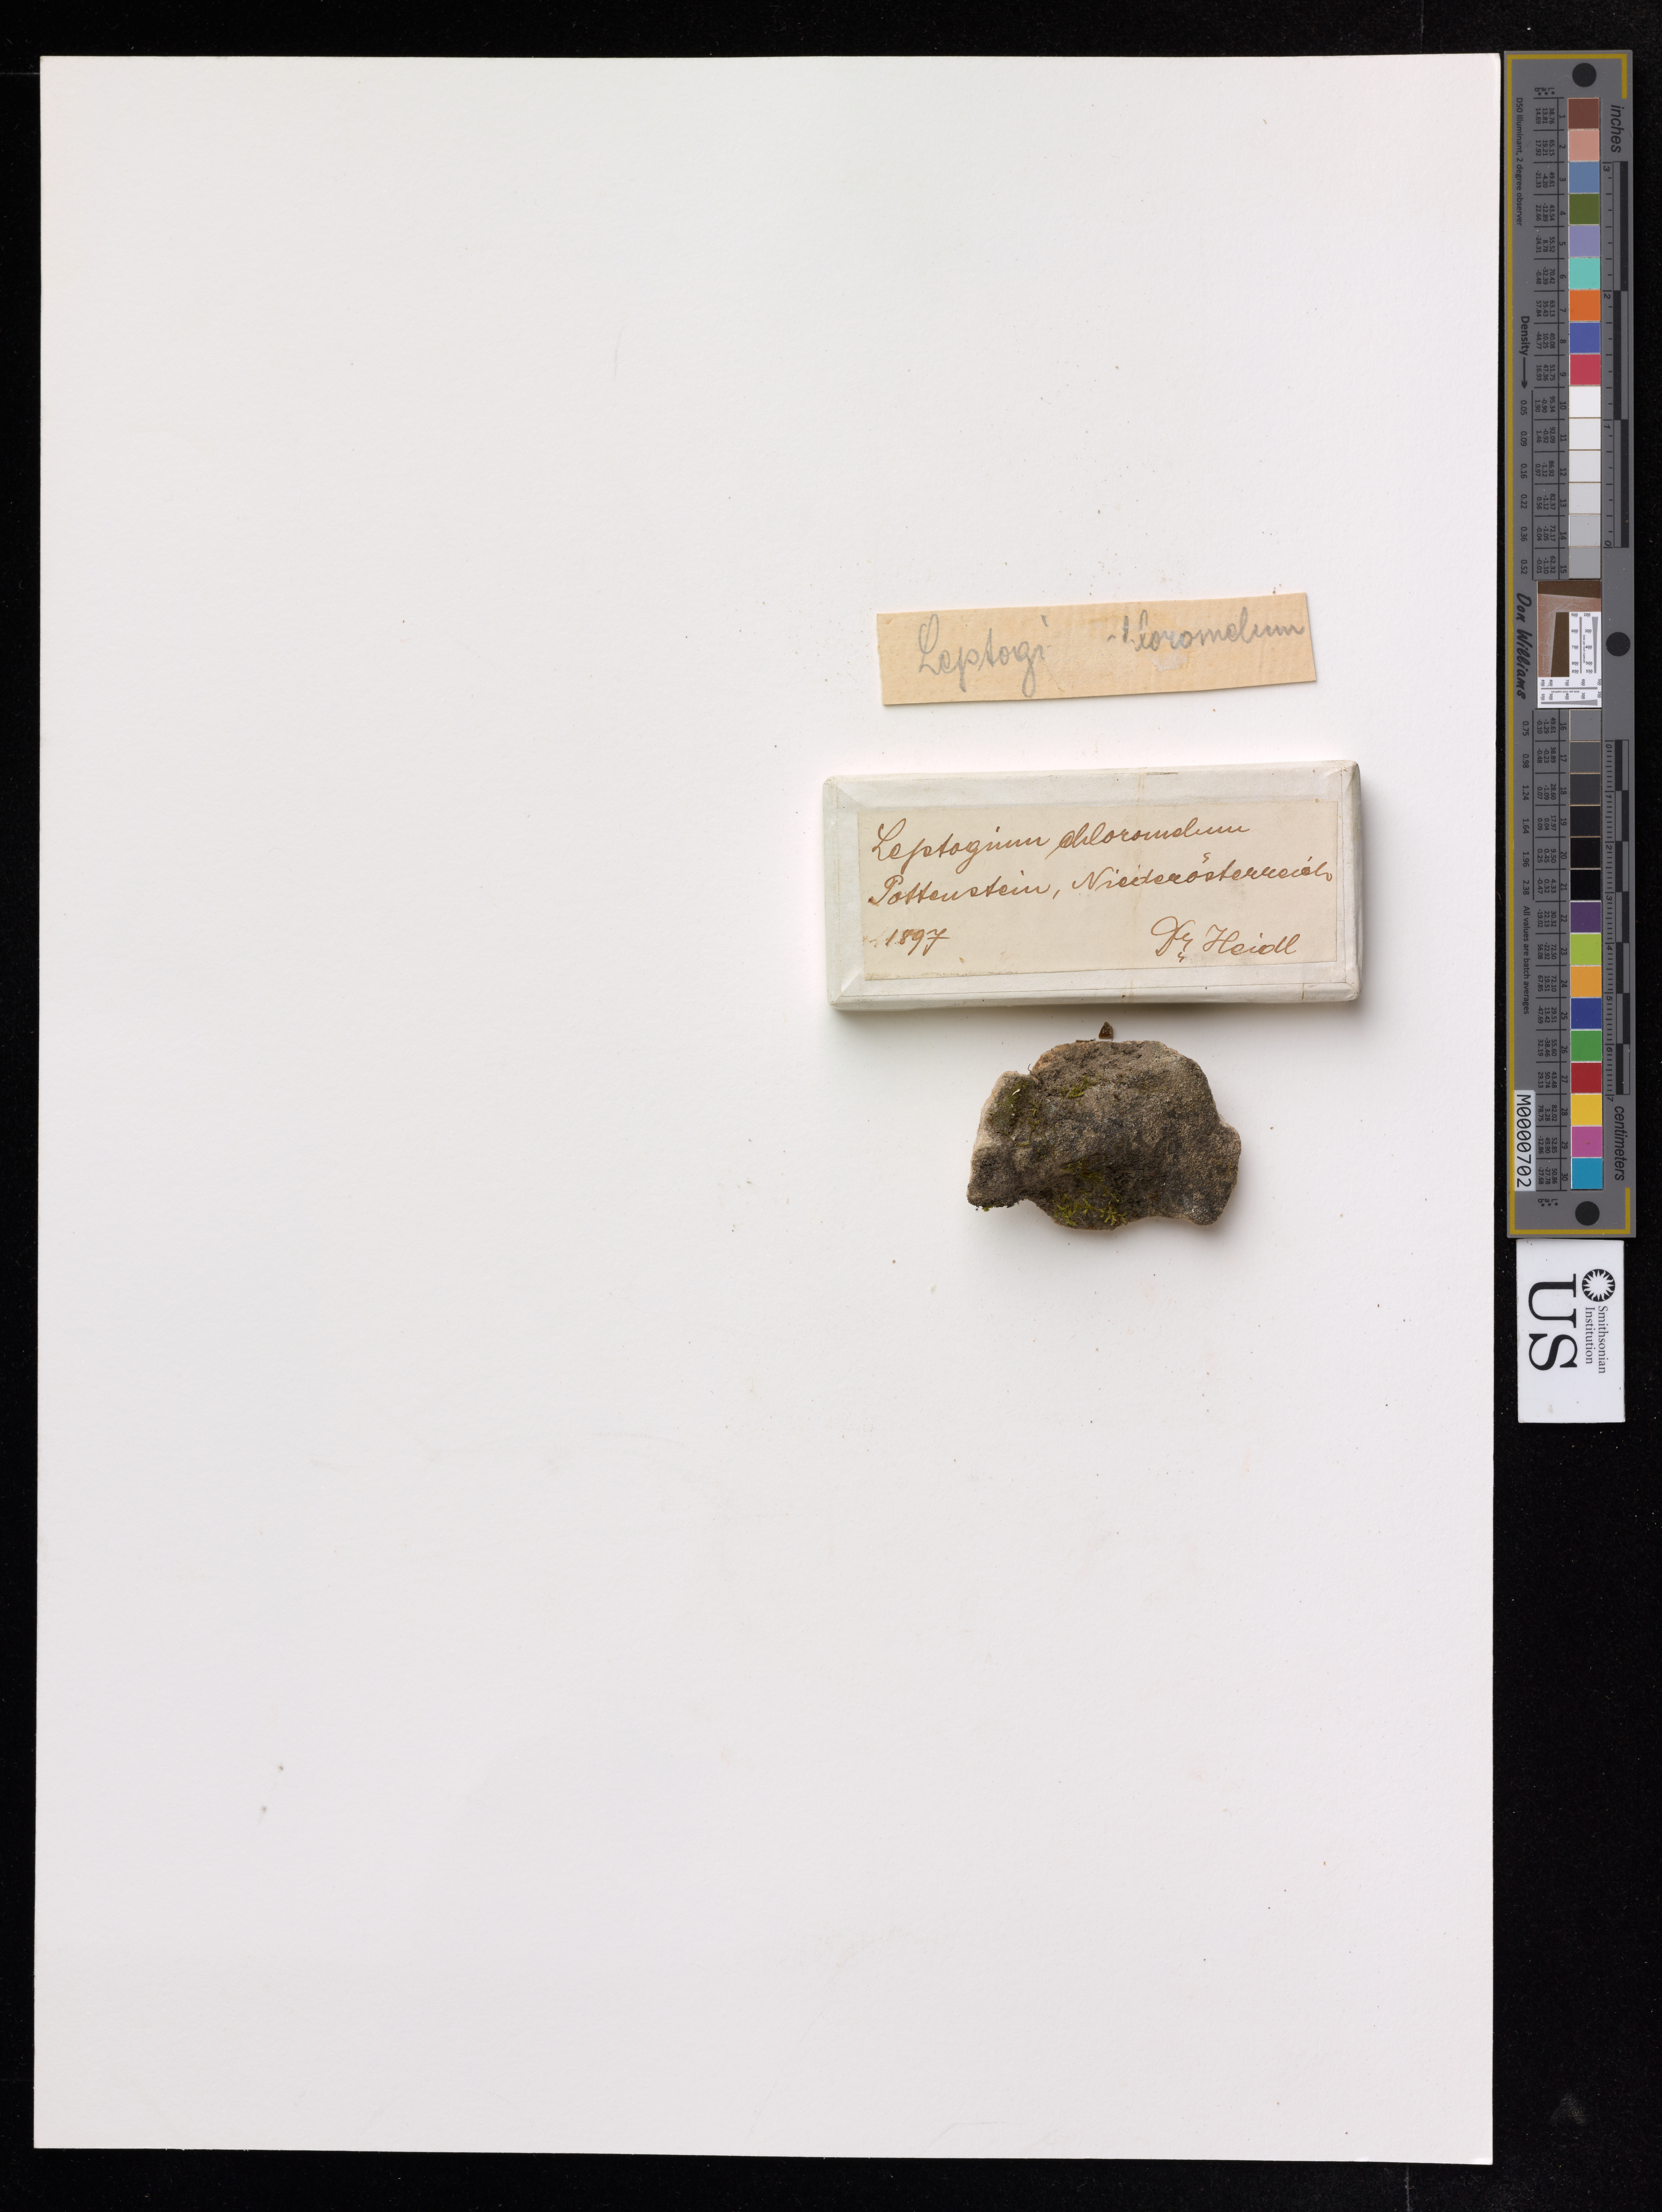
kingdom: Fungi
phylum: Ascomycota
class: Lecanoromycetes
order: Peltigerales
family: Collemataceae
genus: Leptogium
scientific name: Leptogium chloromelum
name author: (Sw. ex Ach.) Nyl.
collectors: Heidl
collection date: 1897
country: Austria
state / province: Niederosterreich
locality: Pottenstein